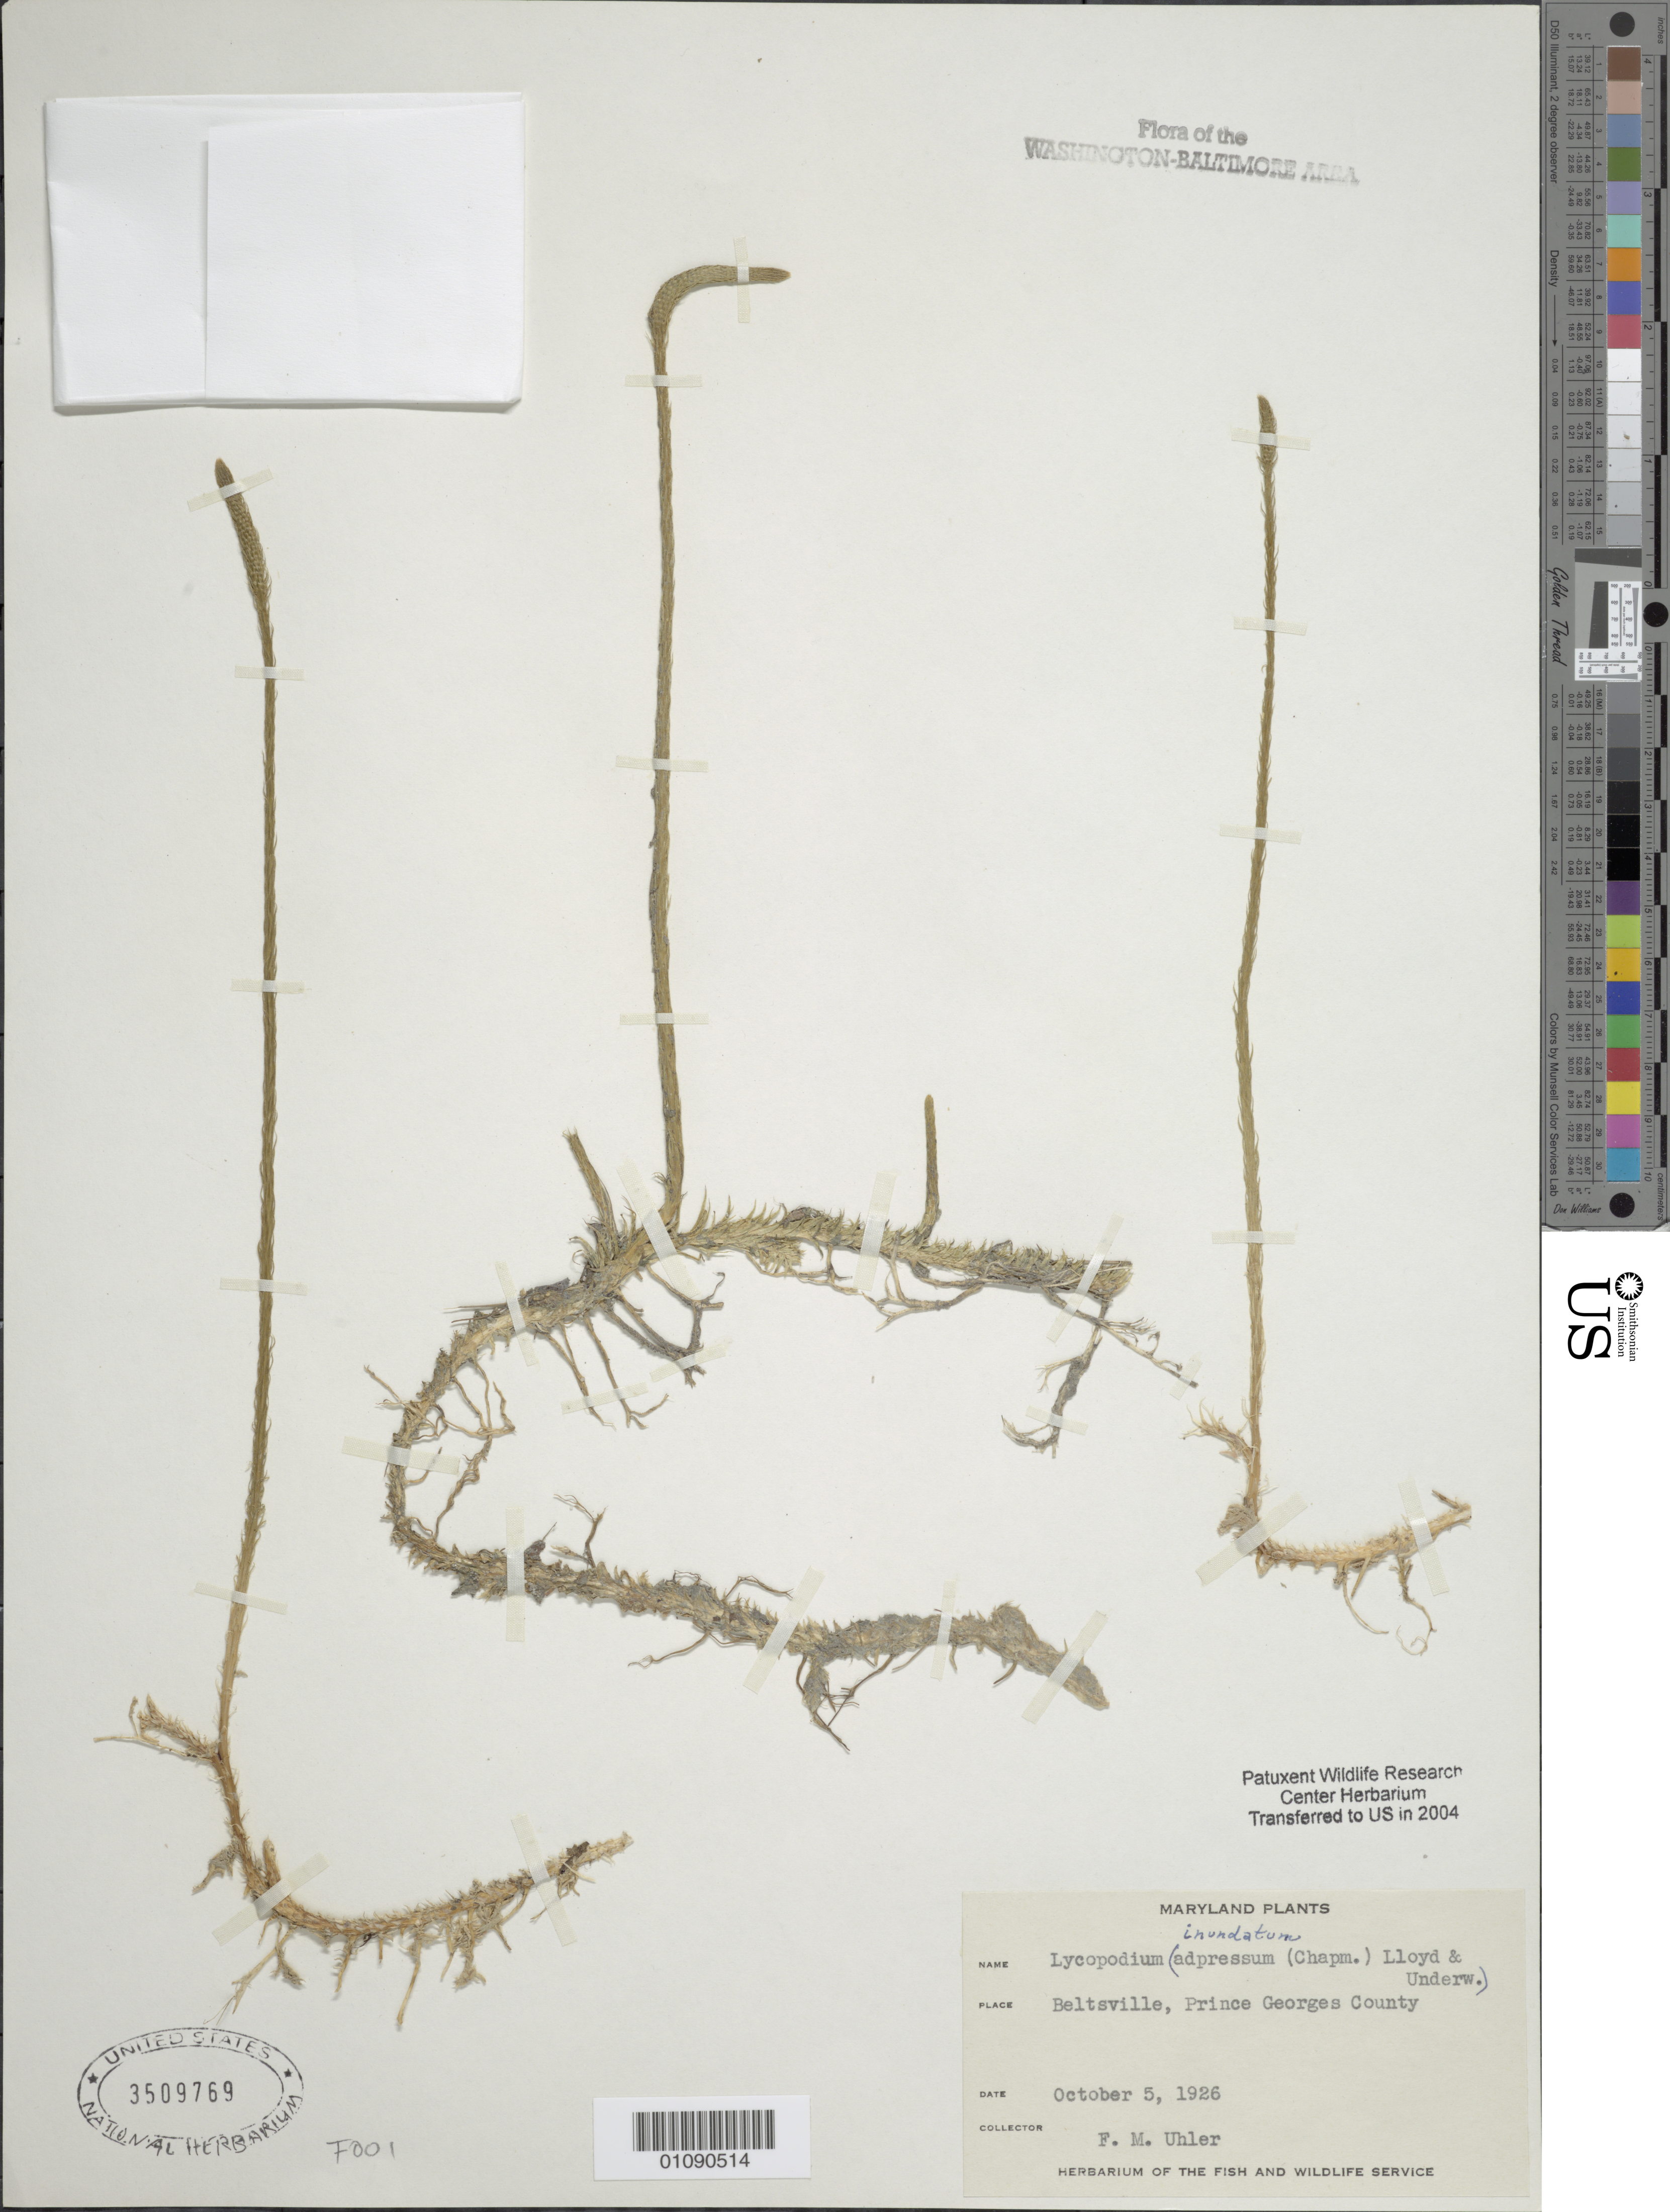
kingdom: Plantae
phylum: Tracheophyta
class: Lycopodiopsida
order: Lycopodiales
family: Lycopodiaceae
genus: Lycopodiella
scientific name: Lycopodiella appressa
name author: (Chapm.) Cranfill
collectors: F. M. Uhler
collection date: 1926-10-05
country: United States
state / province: Maryland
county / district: Prince George's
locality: Beltsville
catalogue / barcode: US 3509769